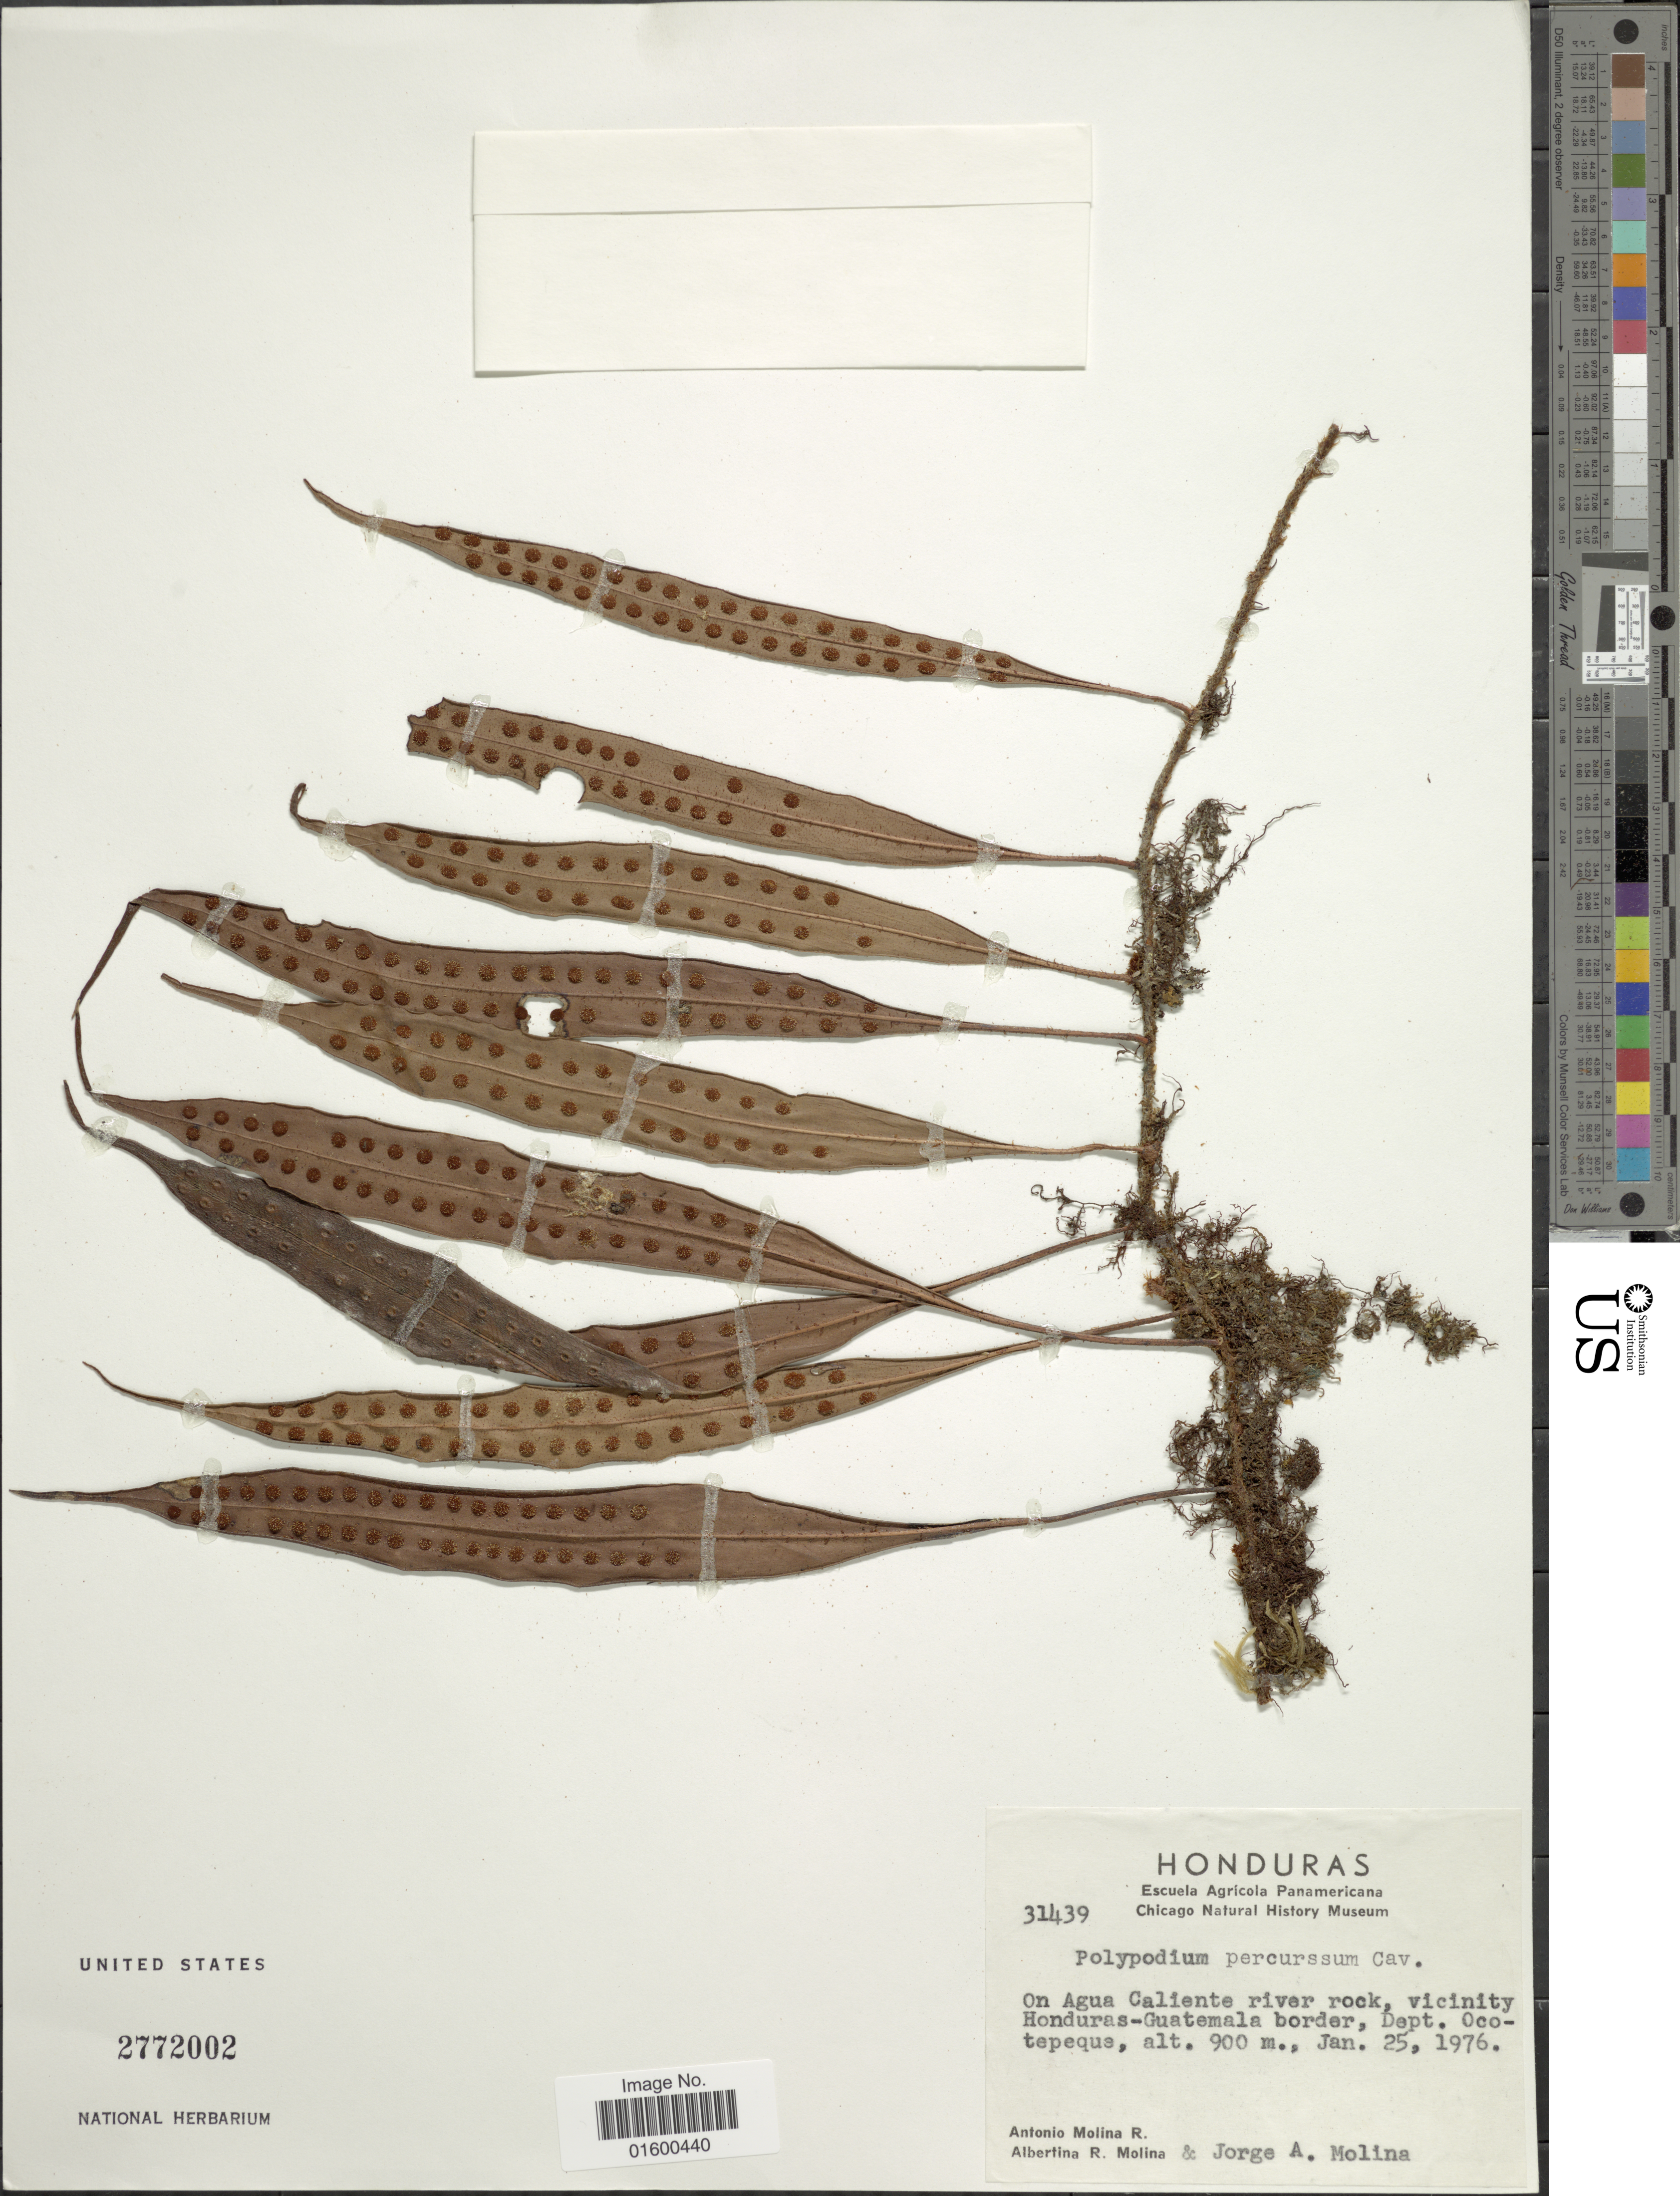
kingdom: Plantae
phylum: Tracheophyta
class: Polypodiopsida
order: Polypodiales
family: Polypodiaceae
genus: Microgramma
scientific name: Microgramma percussa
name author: (Cav.) de la Sota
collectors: A. Molina R., A. R. Molina & J. A. Molina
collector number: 31439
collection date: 1976-01-25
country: Honduras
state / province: Ocotepeque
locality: On Agua Caliente river rock, vicinity Honduras-Guatemala border, Dept. Ocotepeque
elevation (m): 900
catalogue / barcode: US 2772002